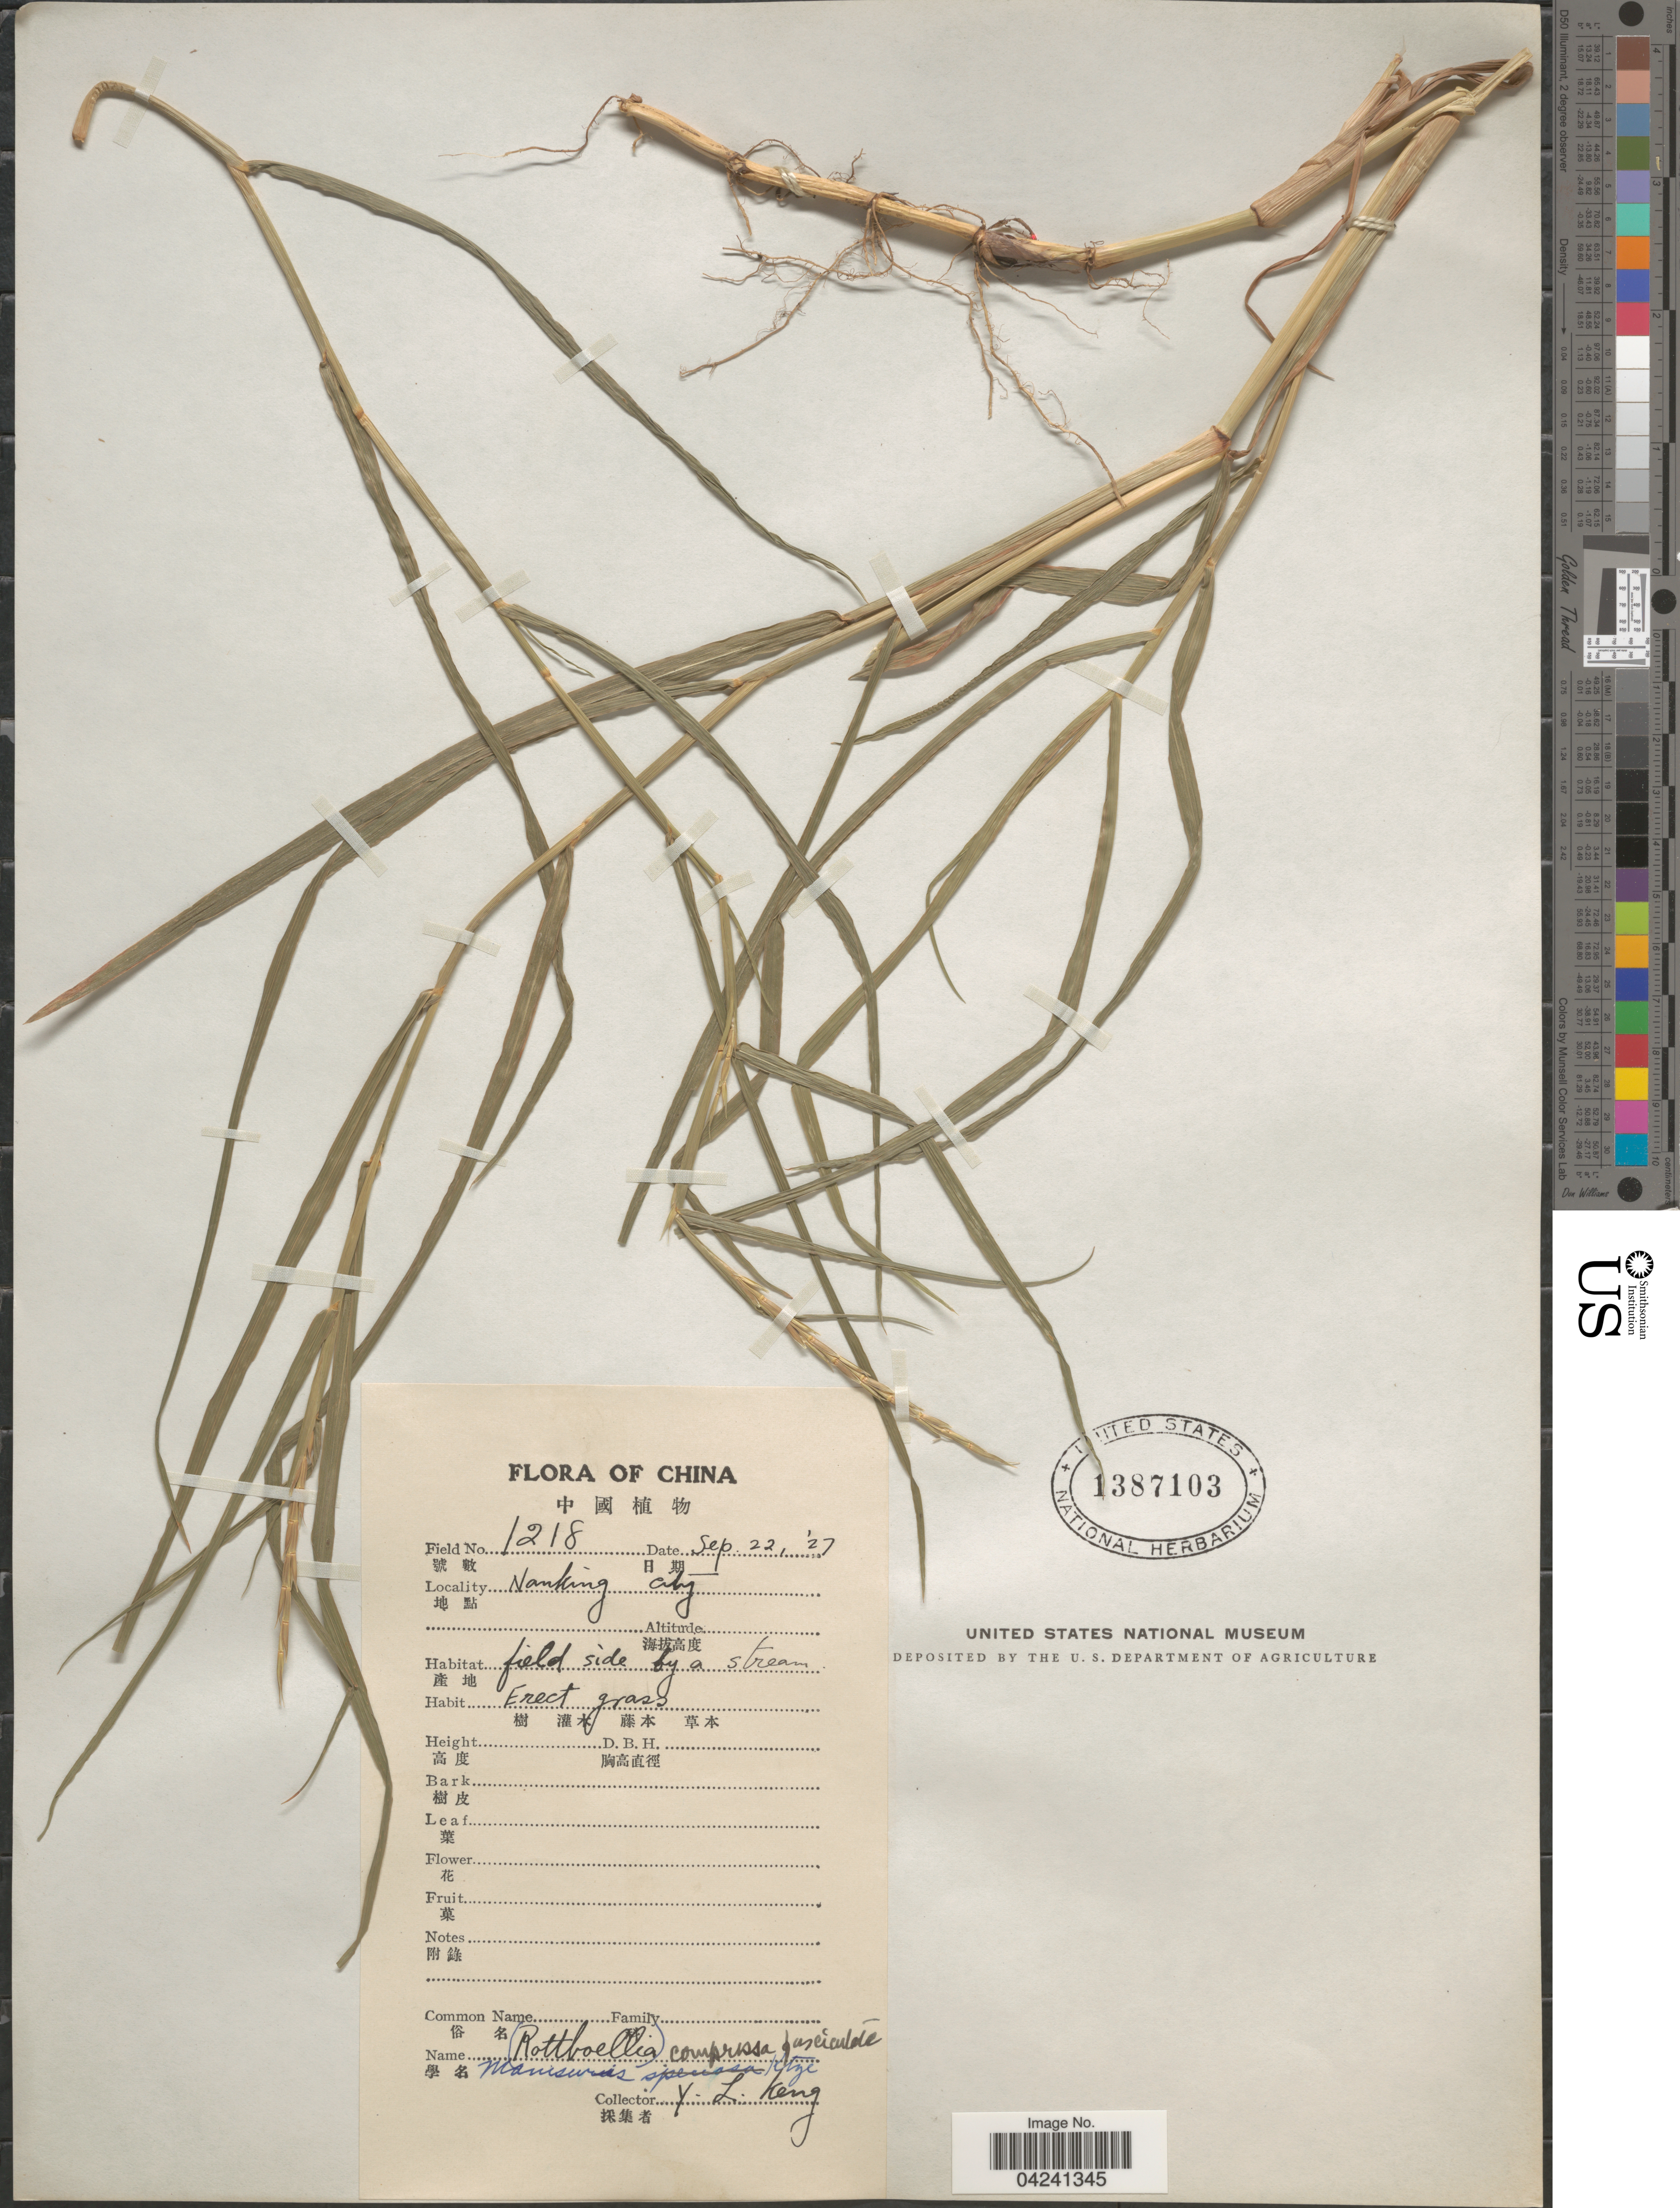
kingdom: Plantae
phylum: Tracheophyta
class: Liliopsida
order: Poales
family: Poaceae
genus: Hemarthria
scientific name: Hemarthria compressa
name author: (L.) R. Br.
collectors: Y. L. Keng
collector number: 1218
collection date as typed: Transcribed d/m/y: 22/9/27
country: China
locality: Nanking City.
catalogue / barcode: US 1387103